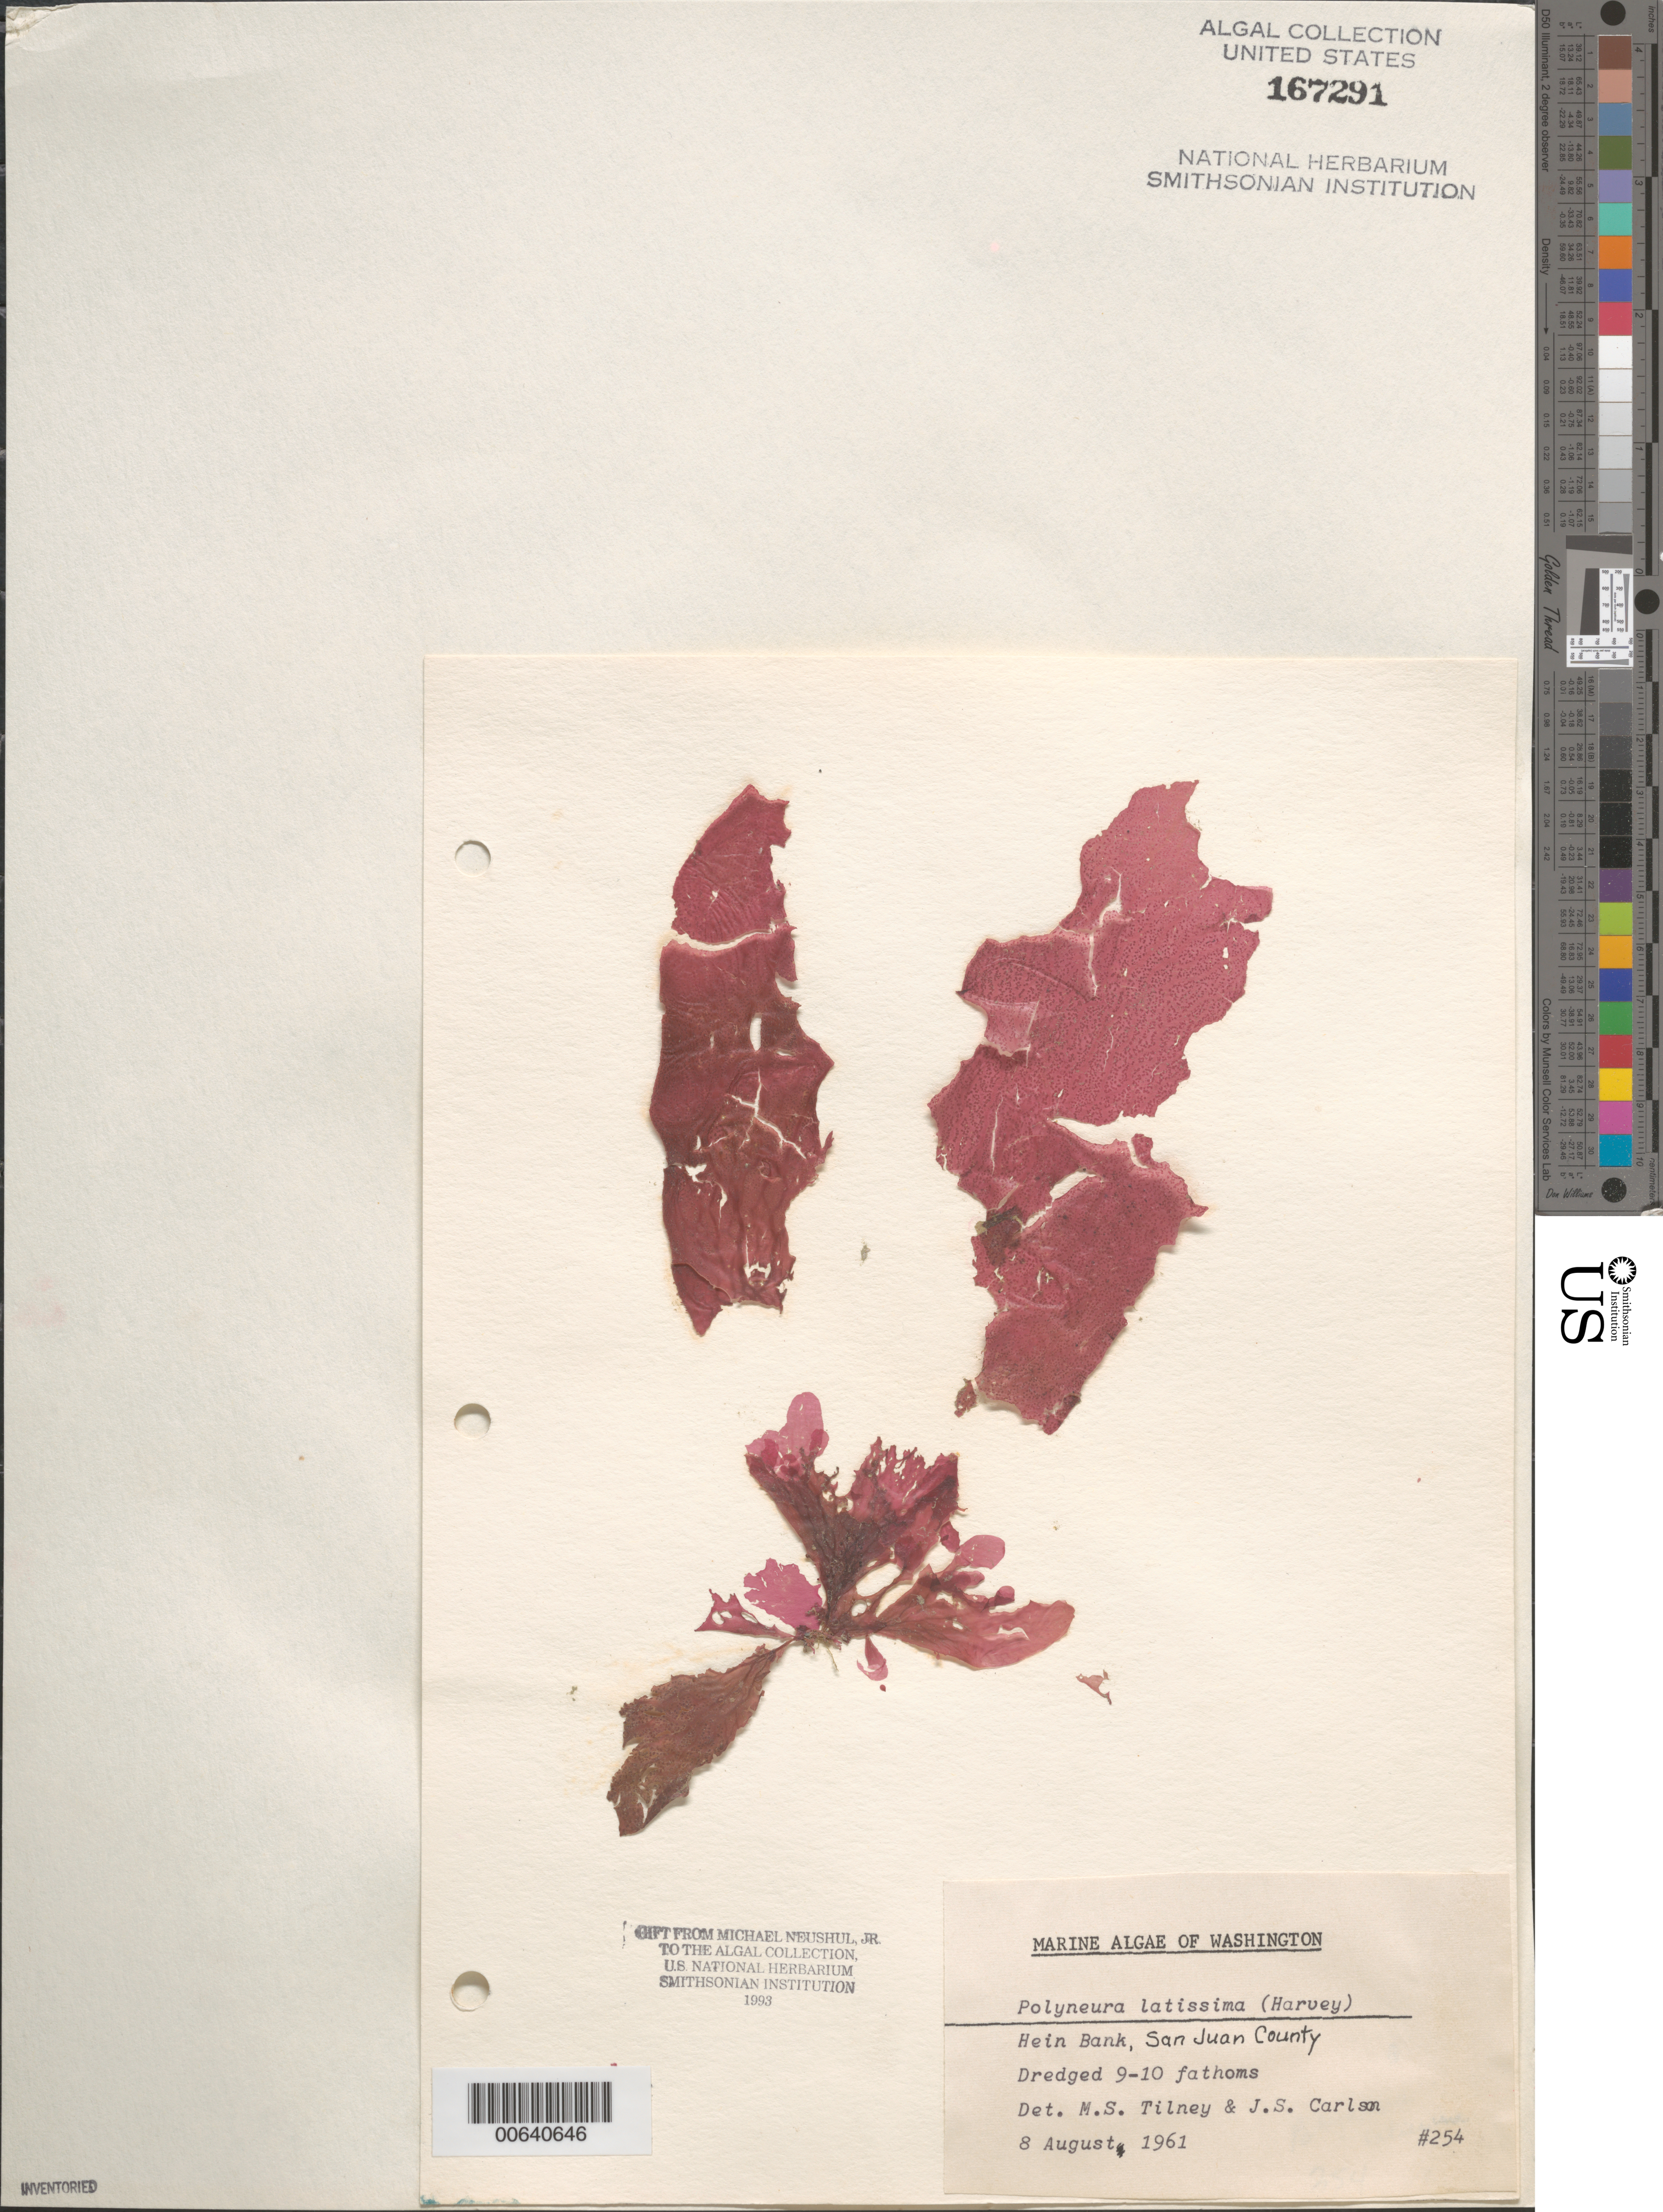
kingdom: Plantae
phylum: Rhodophyta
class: Florideophyceae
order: Ceramiales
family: Delesseriaceae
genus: Polyneura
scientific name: Polyneura latissima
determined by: Tilney, M. S.; Carlson, J. S.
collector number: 254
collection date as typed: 08 Aug 1961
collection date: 1961-08-08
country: United States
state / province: Washington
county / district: San Juan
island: San Juan Island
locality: Hein Bank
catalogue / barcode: US 167291